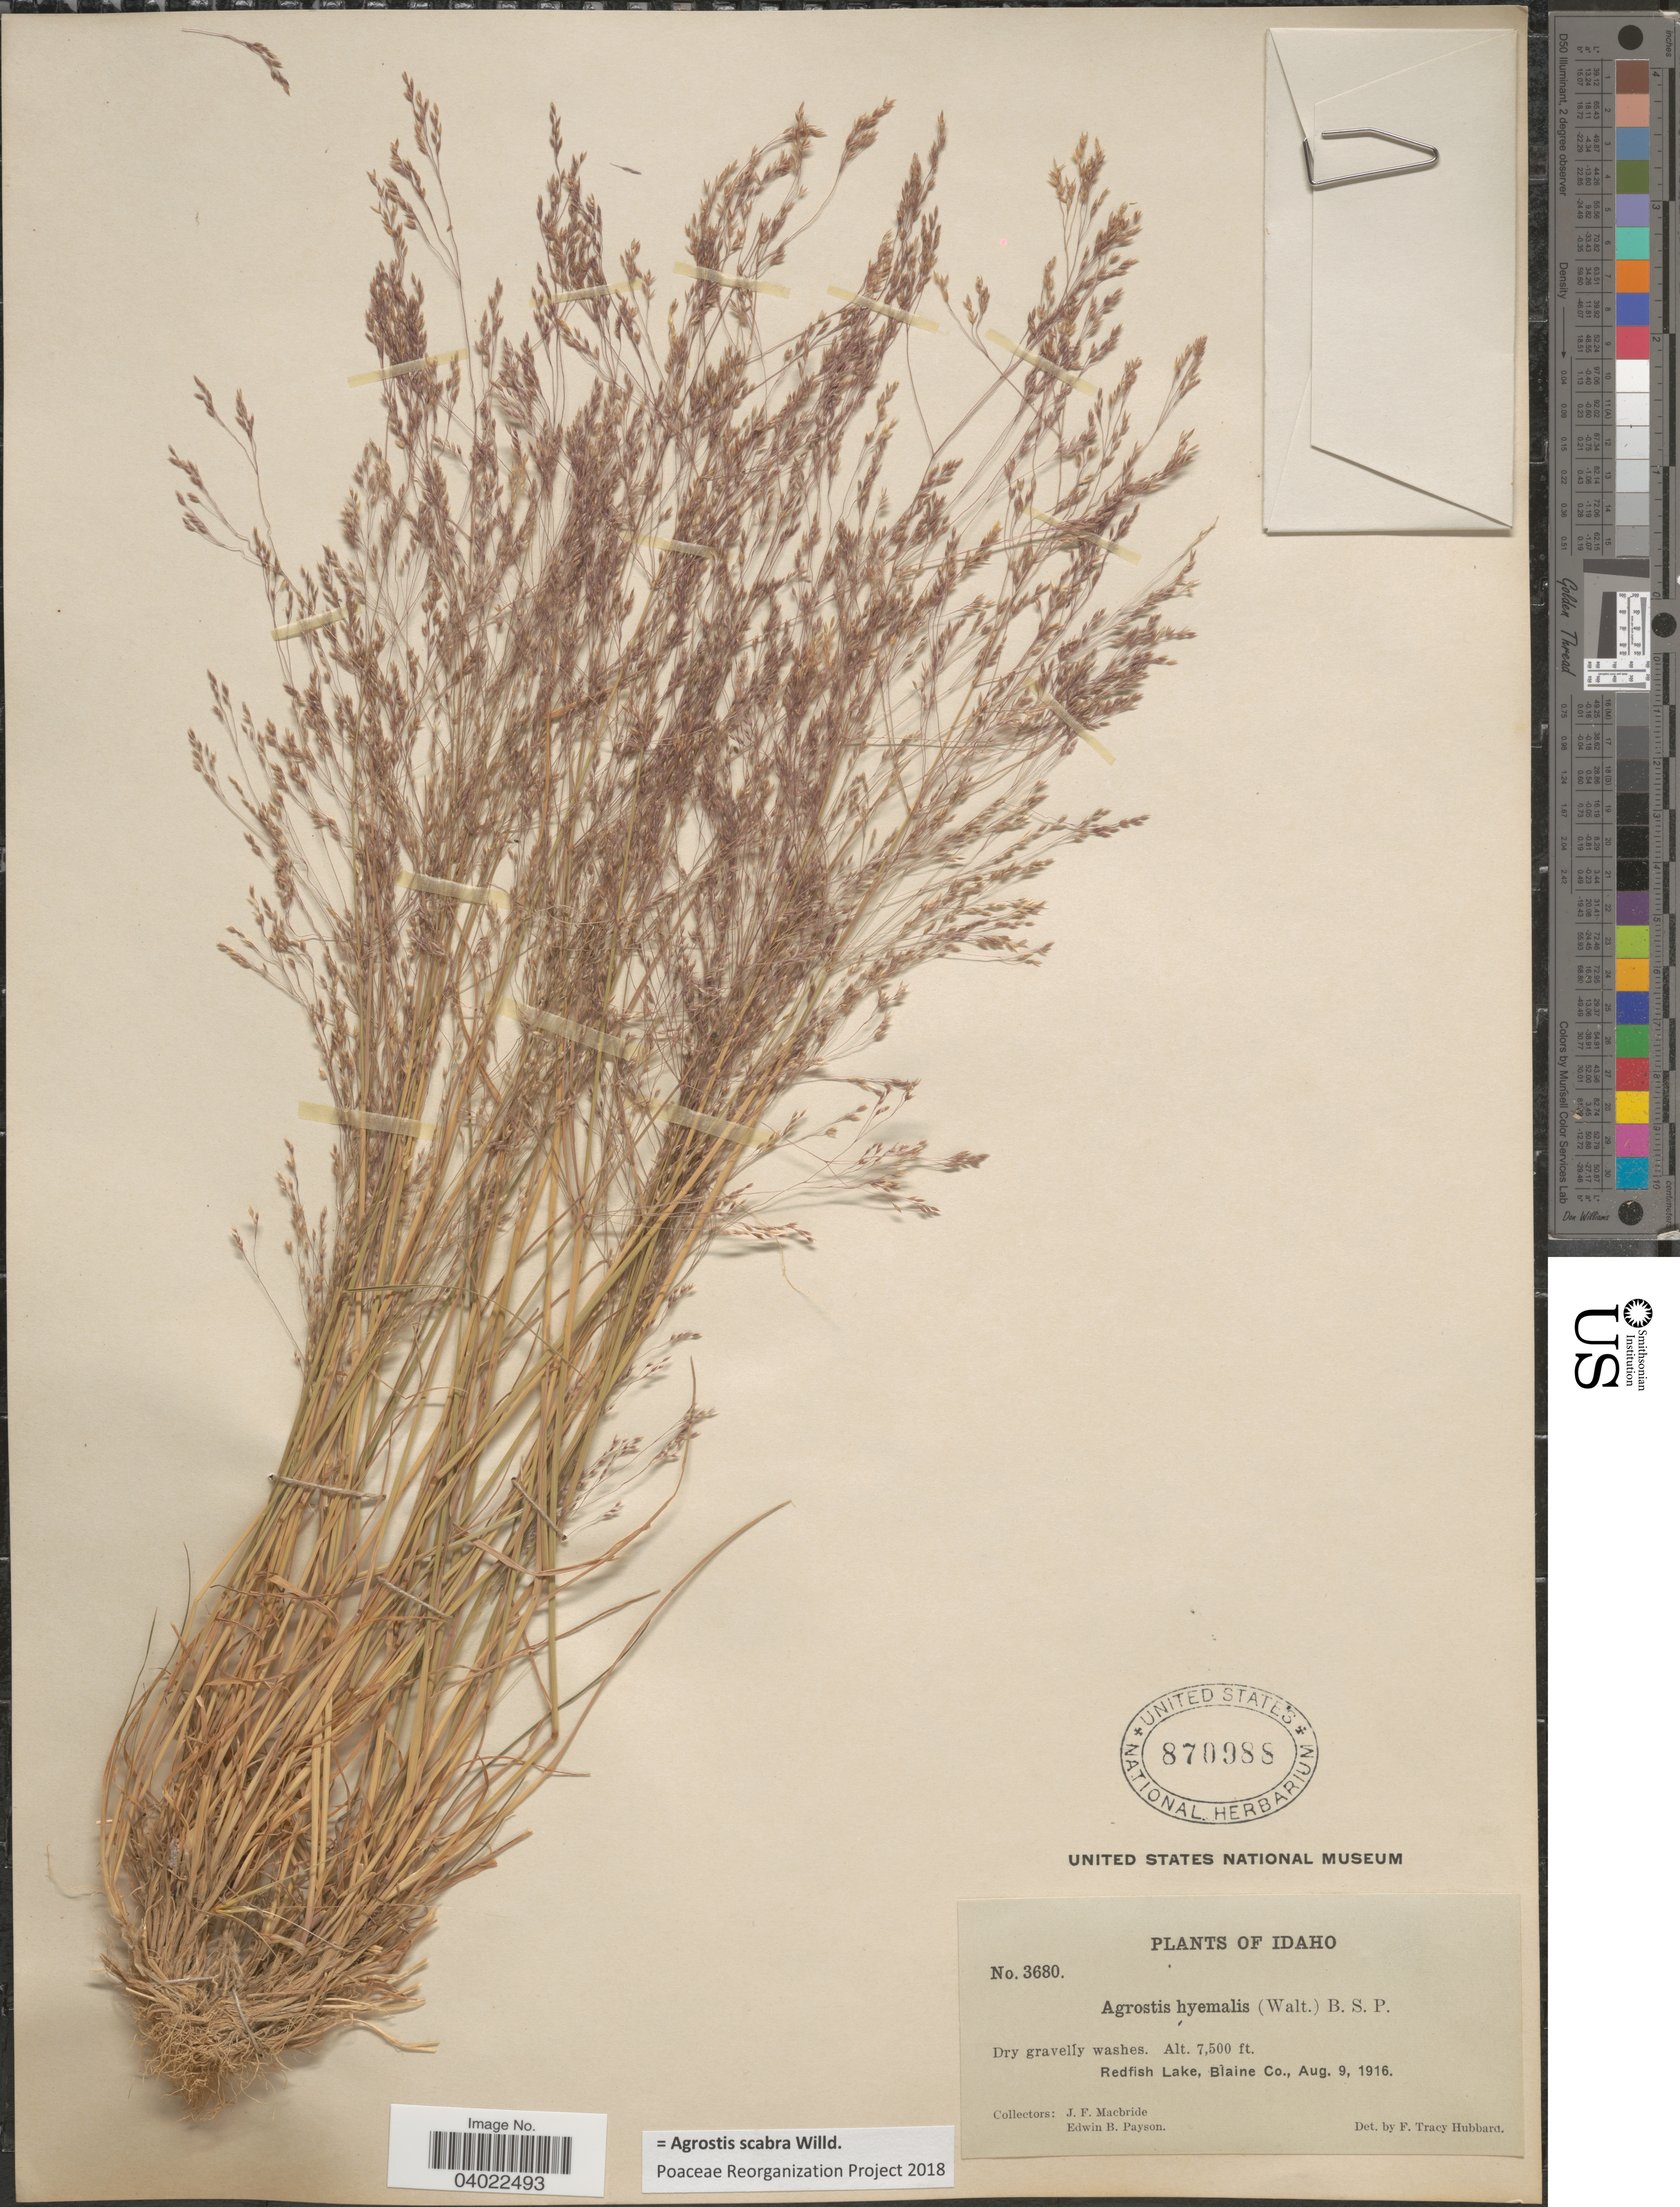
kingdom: Plantae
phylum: Tracheophyta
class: Liliopsida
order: Poales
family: Poaceae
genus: Agrostis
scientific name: Agrostis scabra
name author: Willd.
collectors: J. F. Macbride & E. B. Payson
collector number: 3680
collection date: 1916-08-09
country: United States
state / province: Idaho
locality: Redfish Lake, Blaine Co.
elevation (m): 2286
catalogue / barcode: US 870988